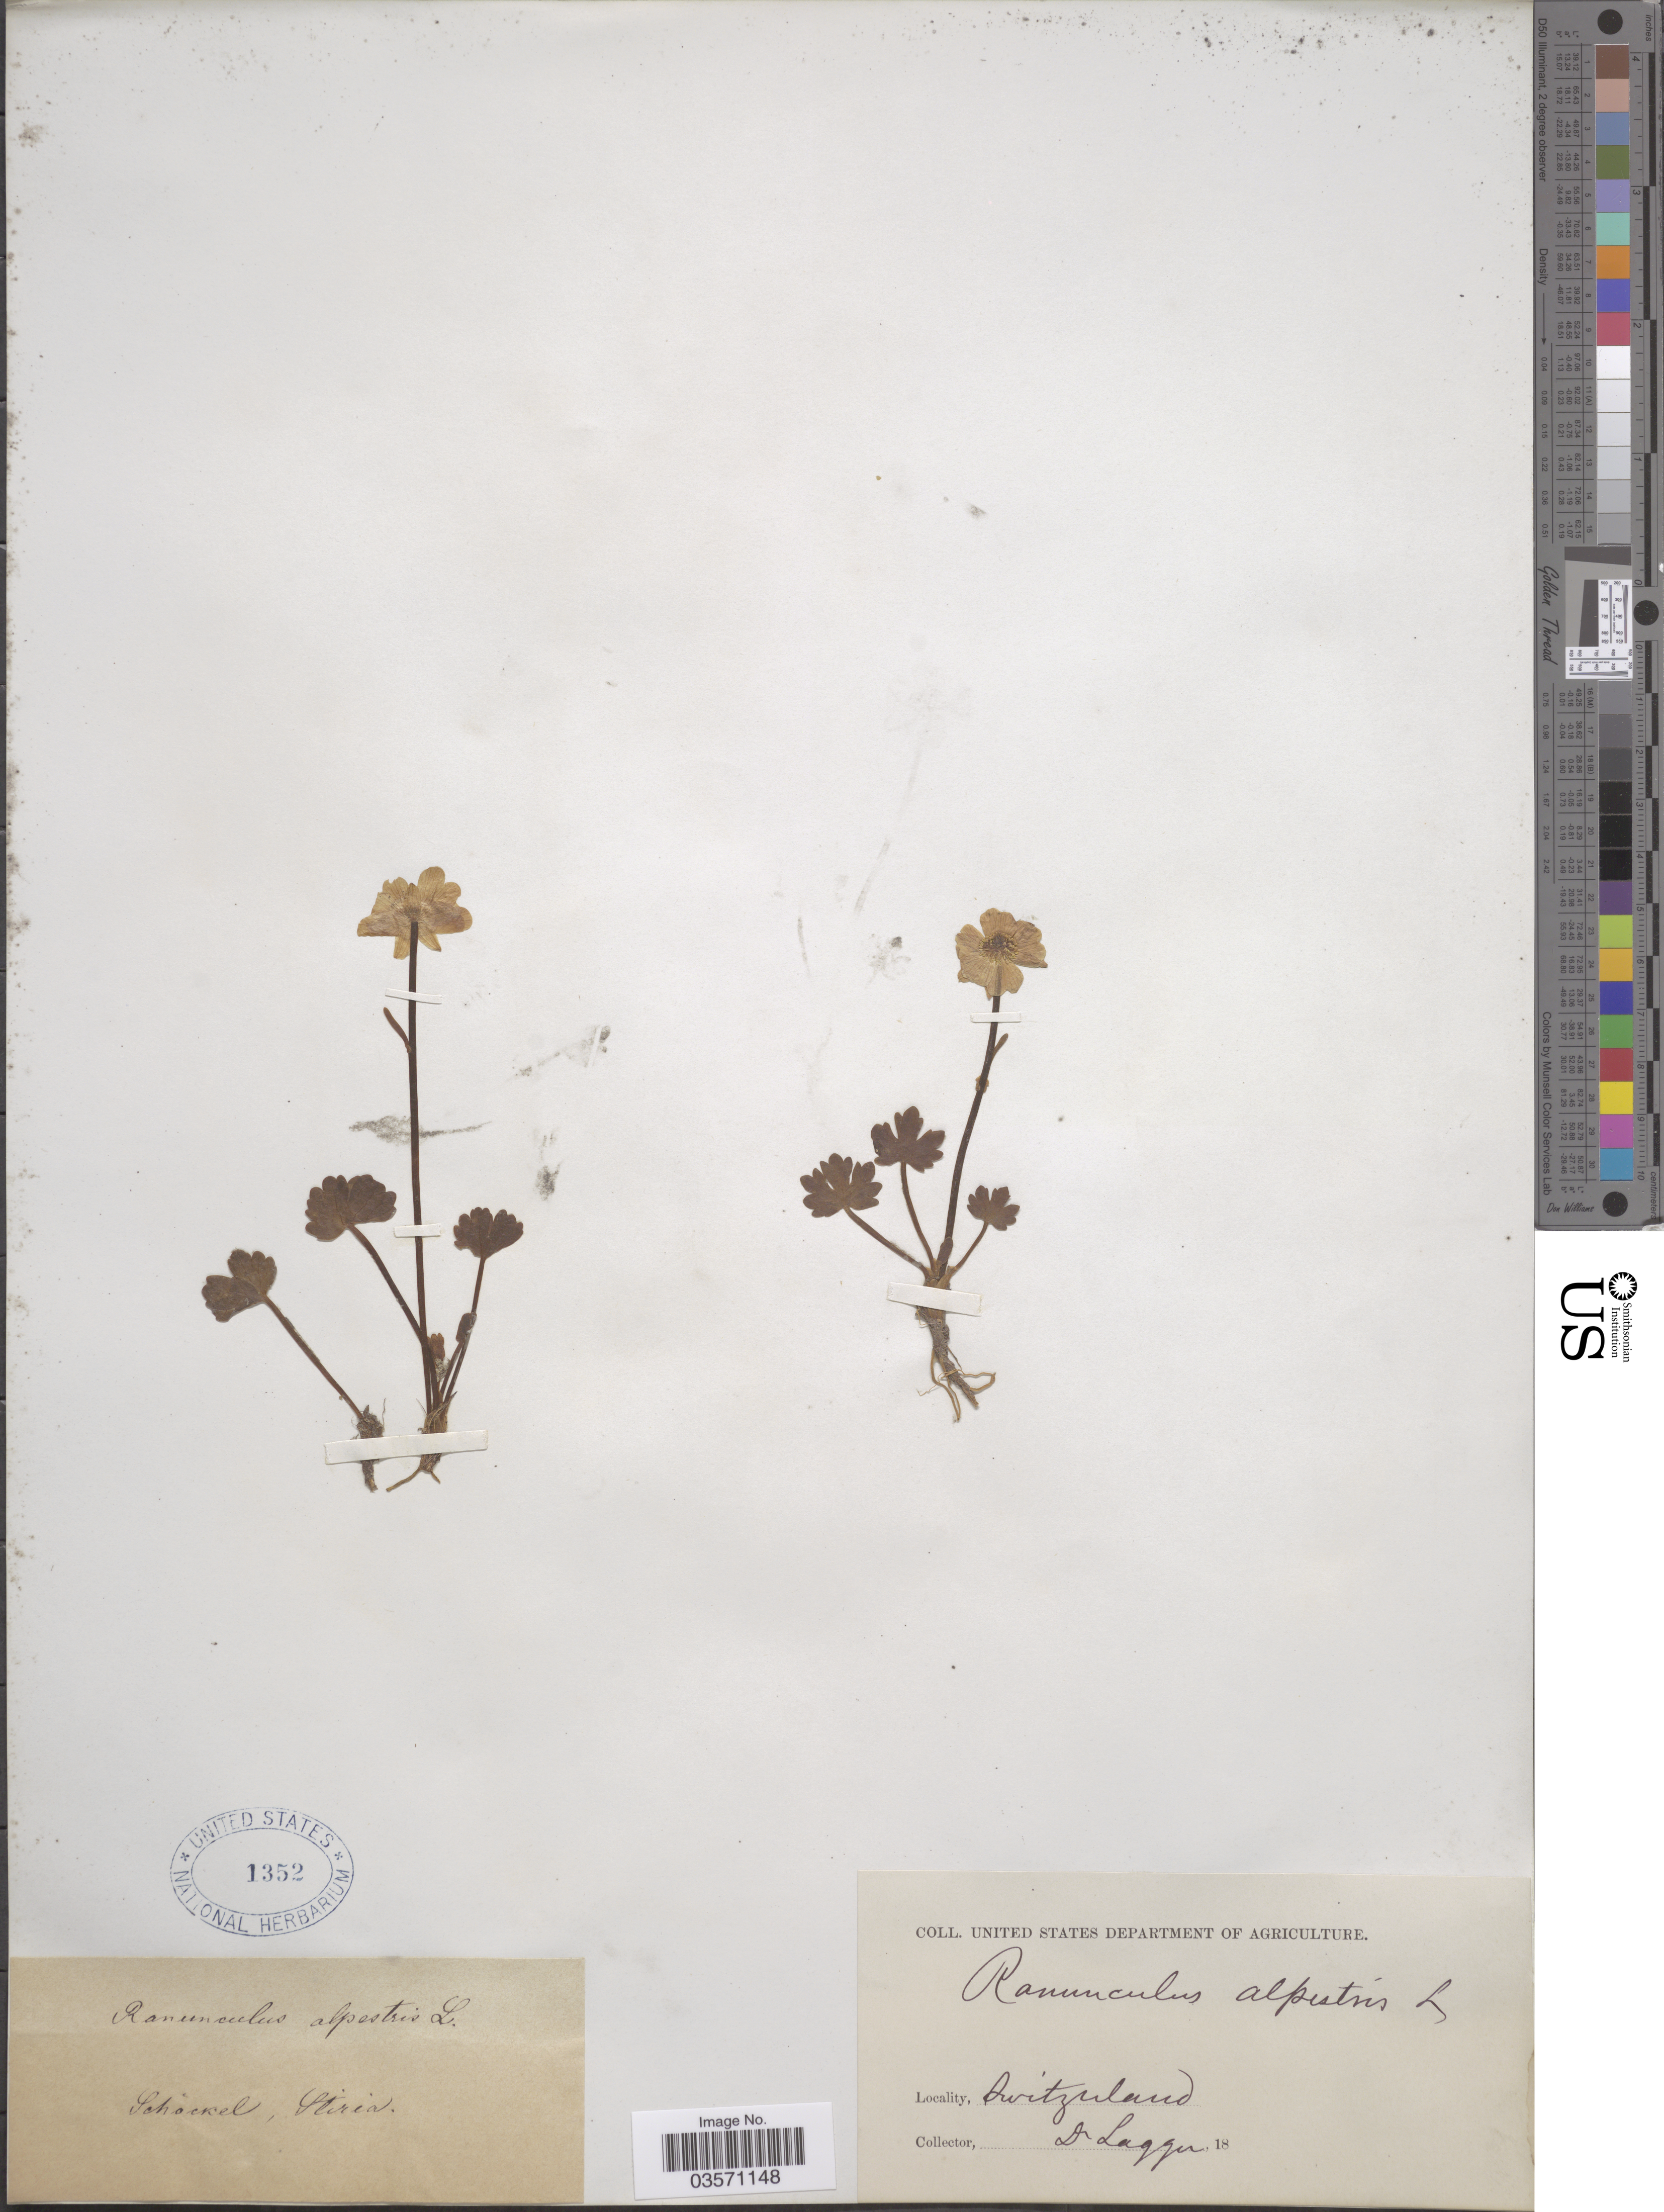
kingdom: Plantae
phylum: Tracheophyta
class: Magnoliopsida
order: Ranunculales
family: Ranunculaceae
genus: Ranunculus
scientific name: Ranunculus alpestris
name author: L.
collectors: F. J. Lagger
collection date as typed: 18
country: Switzerland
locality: Schockel, Stiria.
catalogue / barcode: US 1352